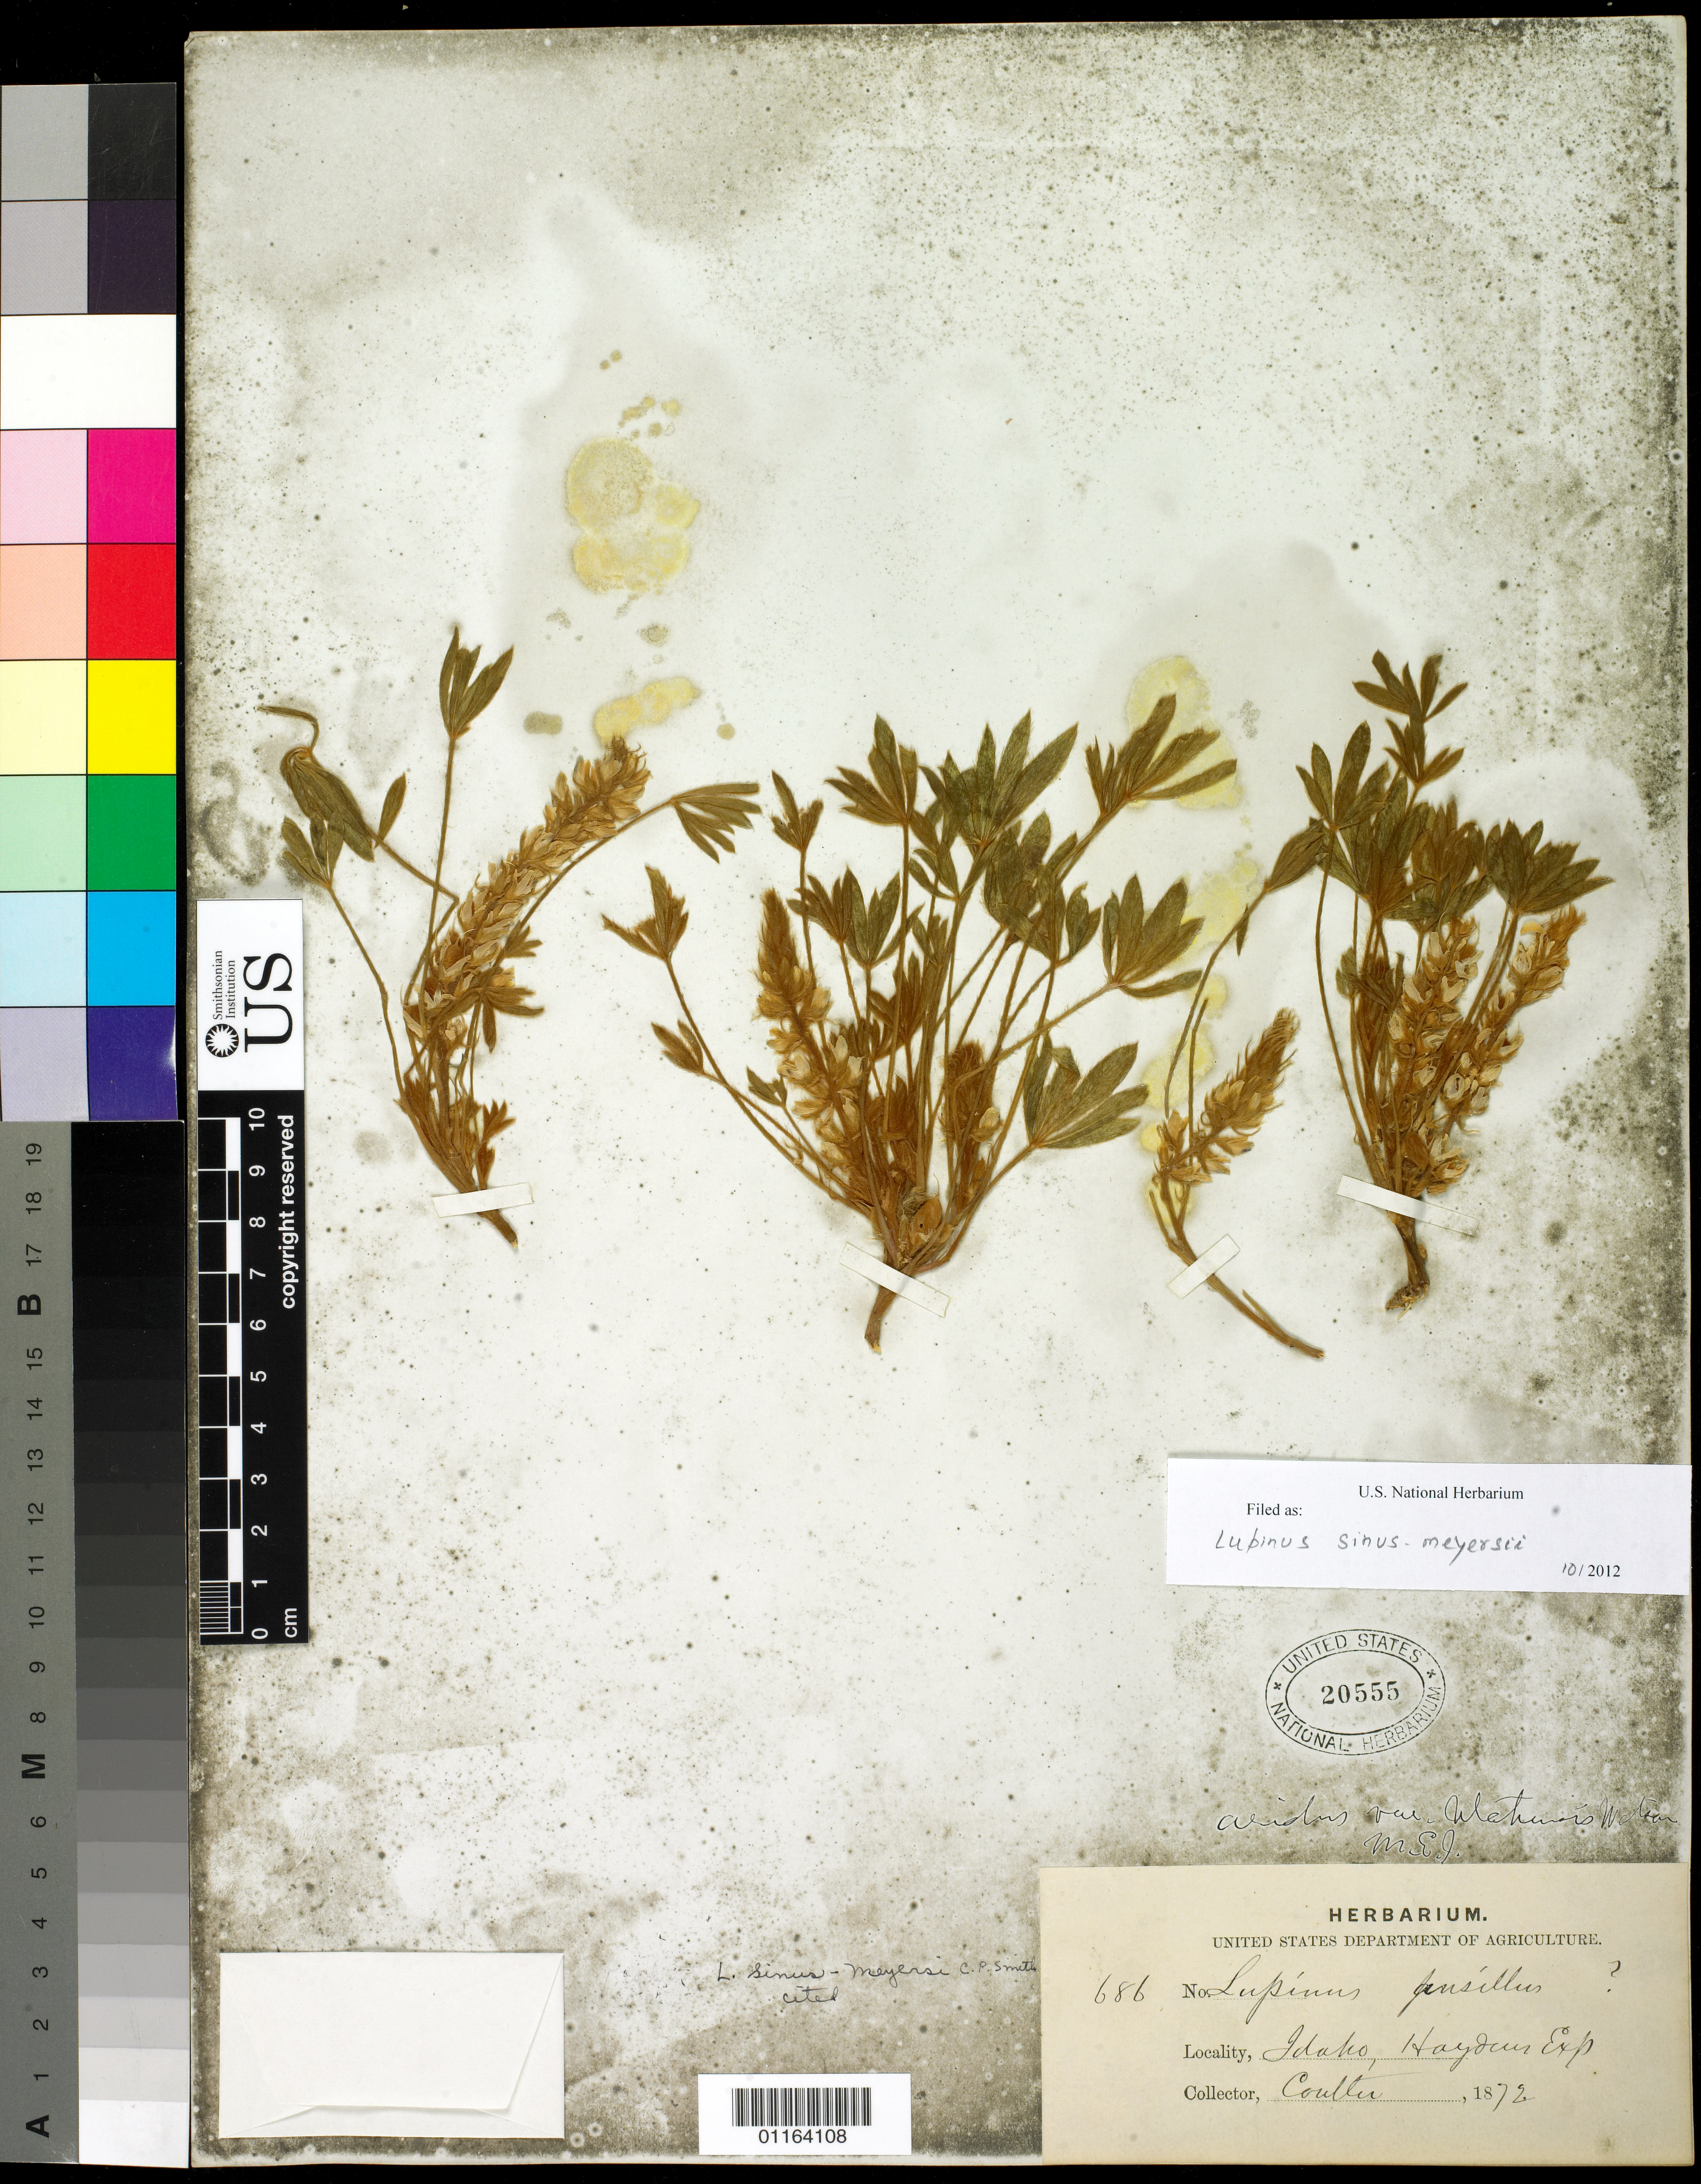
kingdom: Plantae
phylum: Tracheophyta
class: Magnoliopsida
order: Fabales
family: Fabaceae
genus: Lupinus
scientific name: Lupinus sinus-meyersii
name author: C.P. Sm.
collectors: -- Coulter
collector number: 686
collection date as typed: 1872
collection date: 1872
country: United States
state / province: Idaho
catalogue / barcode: US 20555